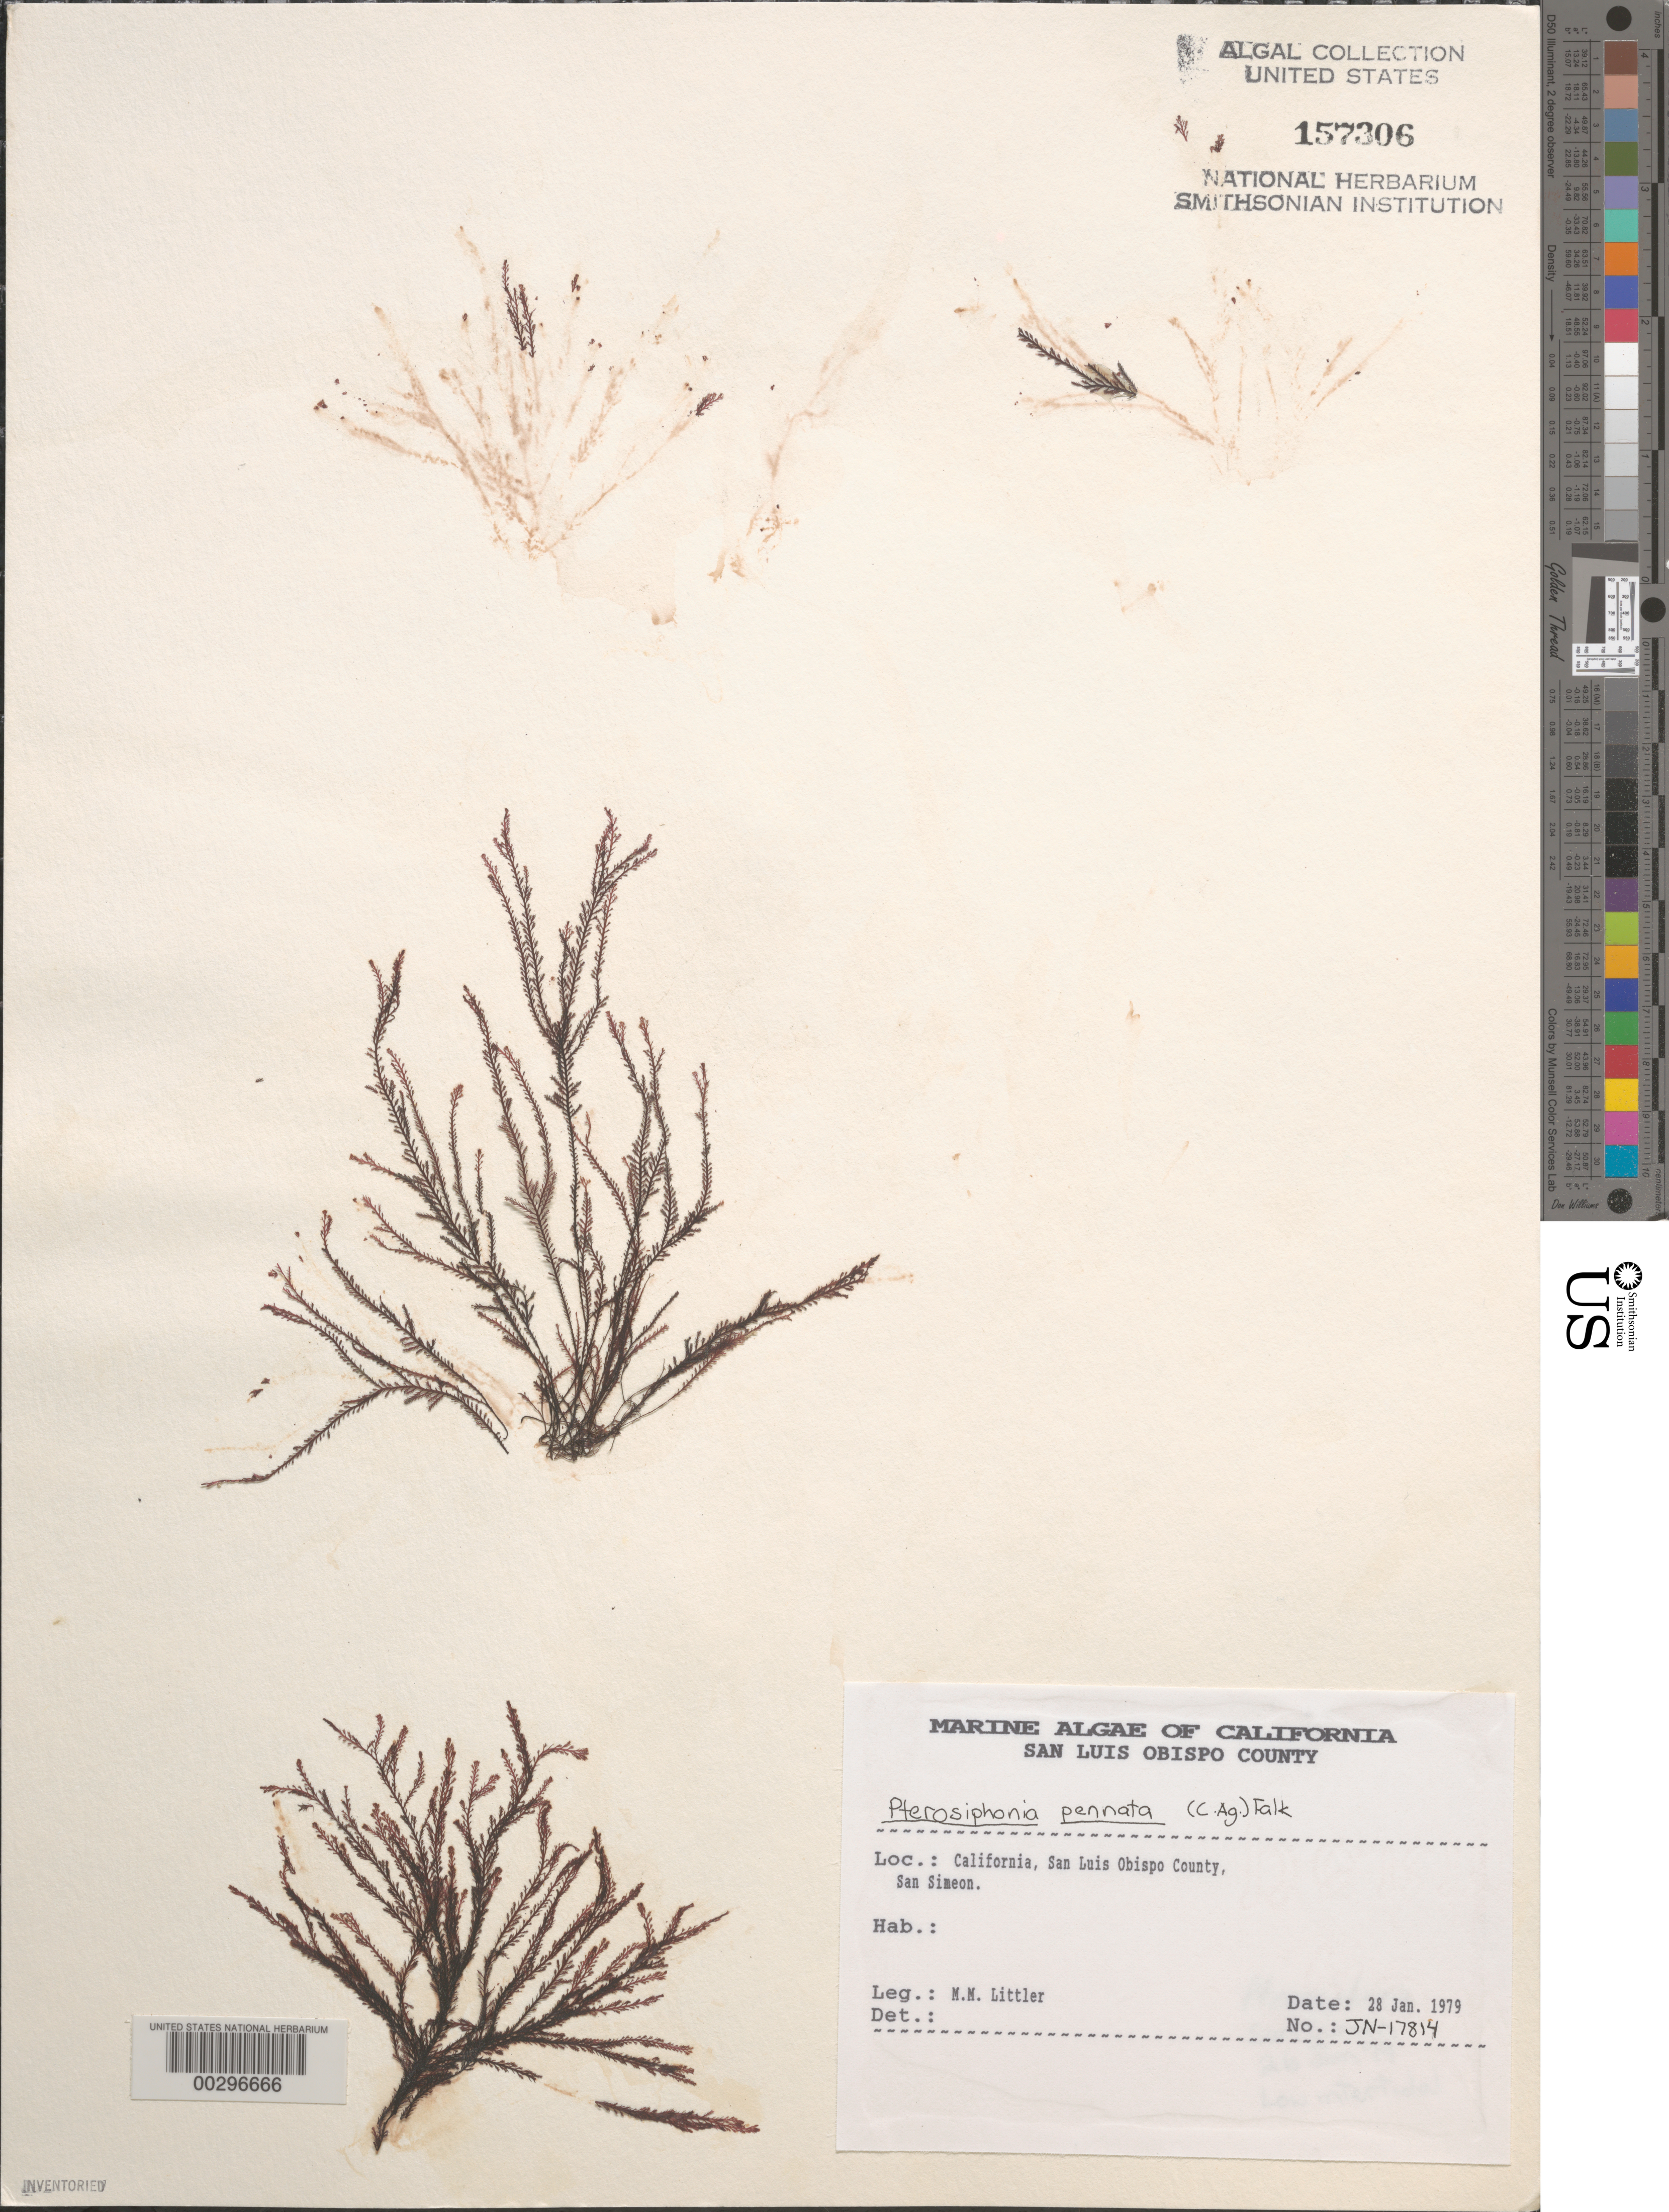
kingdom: Plantae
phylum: Rhodophyta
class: Florideophyceae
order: Ceramiales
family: Rhodomelaceae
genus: Xiphosiphonia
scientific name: Xiphosiphonia pennata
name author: (C. Agardh) Savoie & G.W. Saunders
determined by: Algae name updating Project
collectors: M. M. Littler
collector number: Jn-17814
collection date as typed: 28 Jan 1979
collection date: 1979-01-28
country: United States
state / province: California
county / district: San Luis Obispo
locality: San Simeon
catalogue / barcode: US 157306